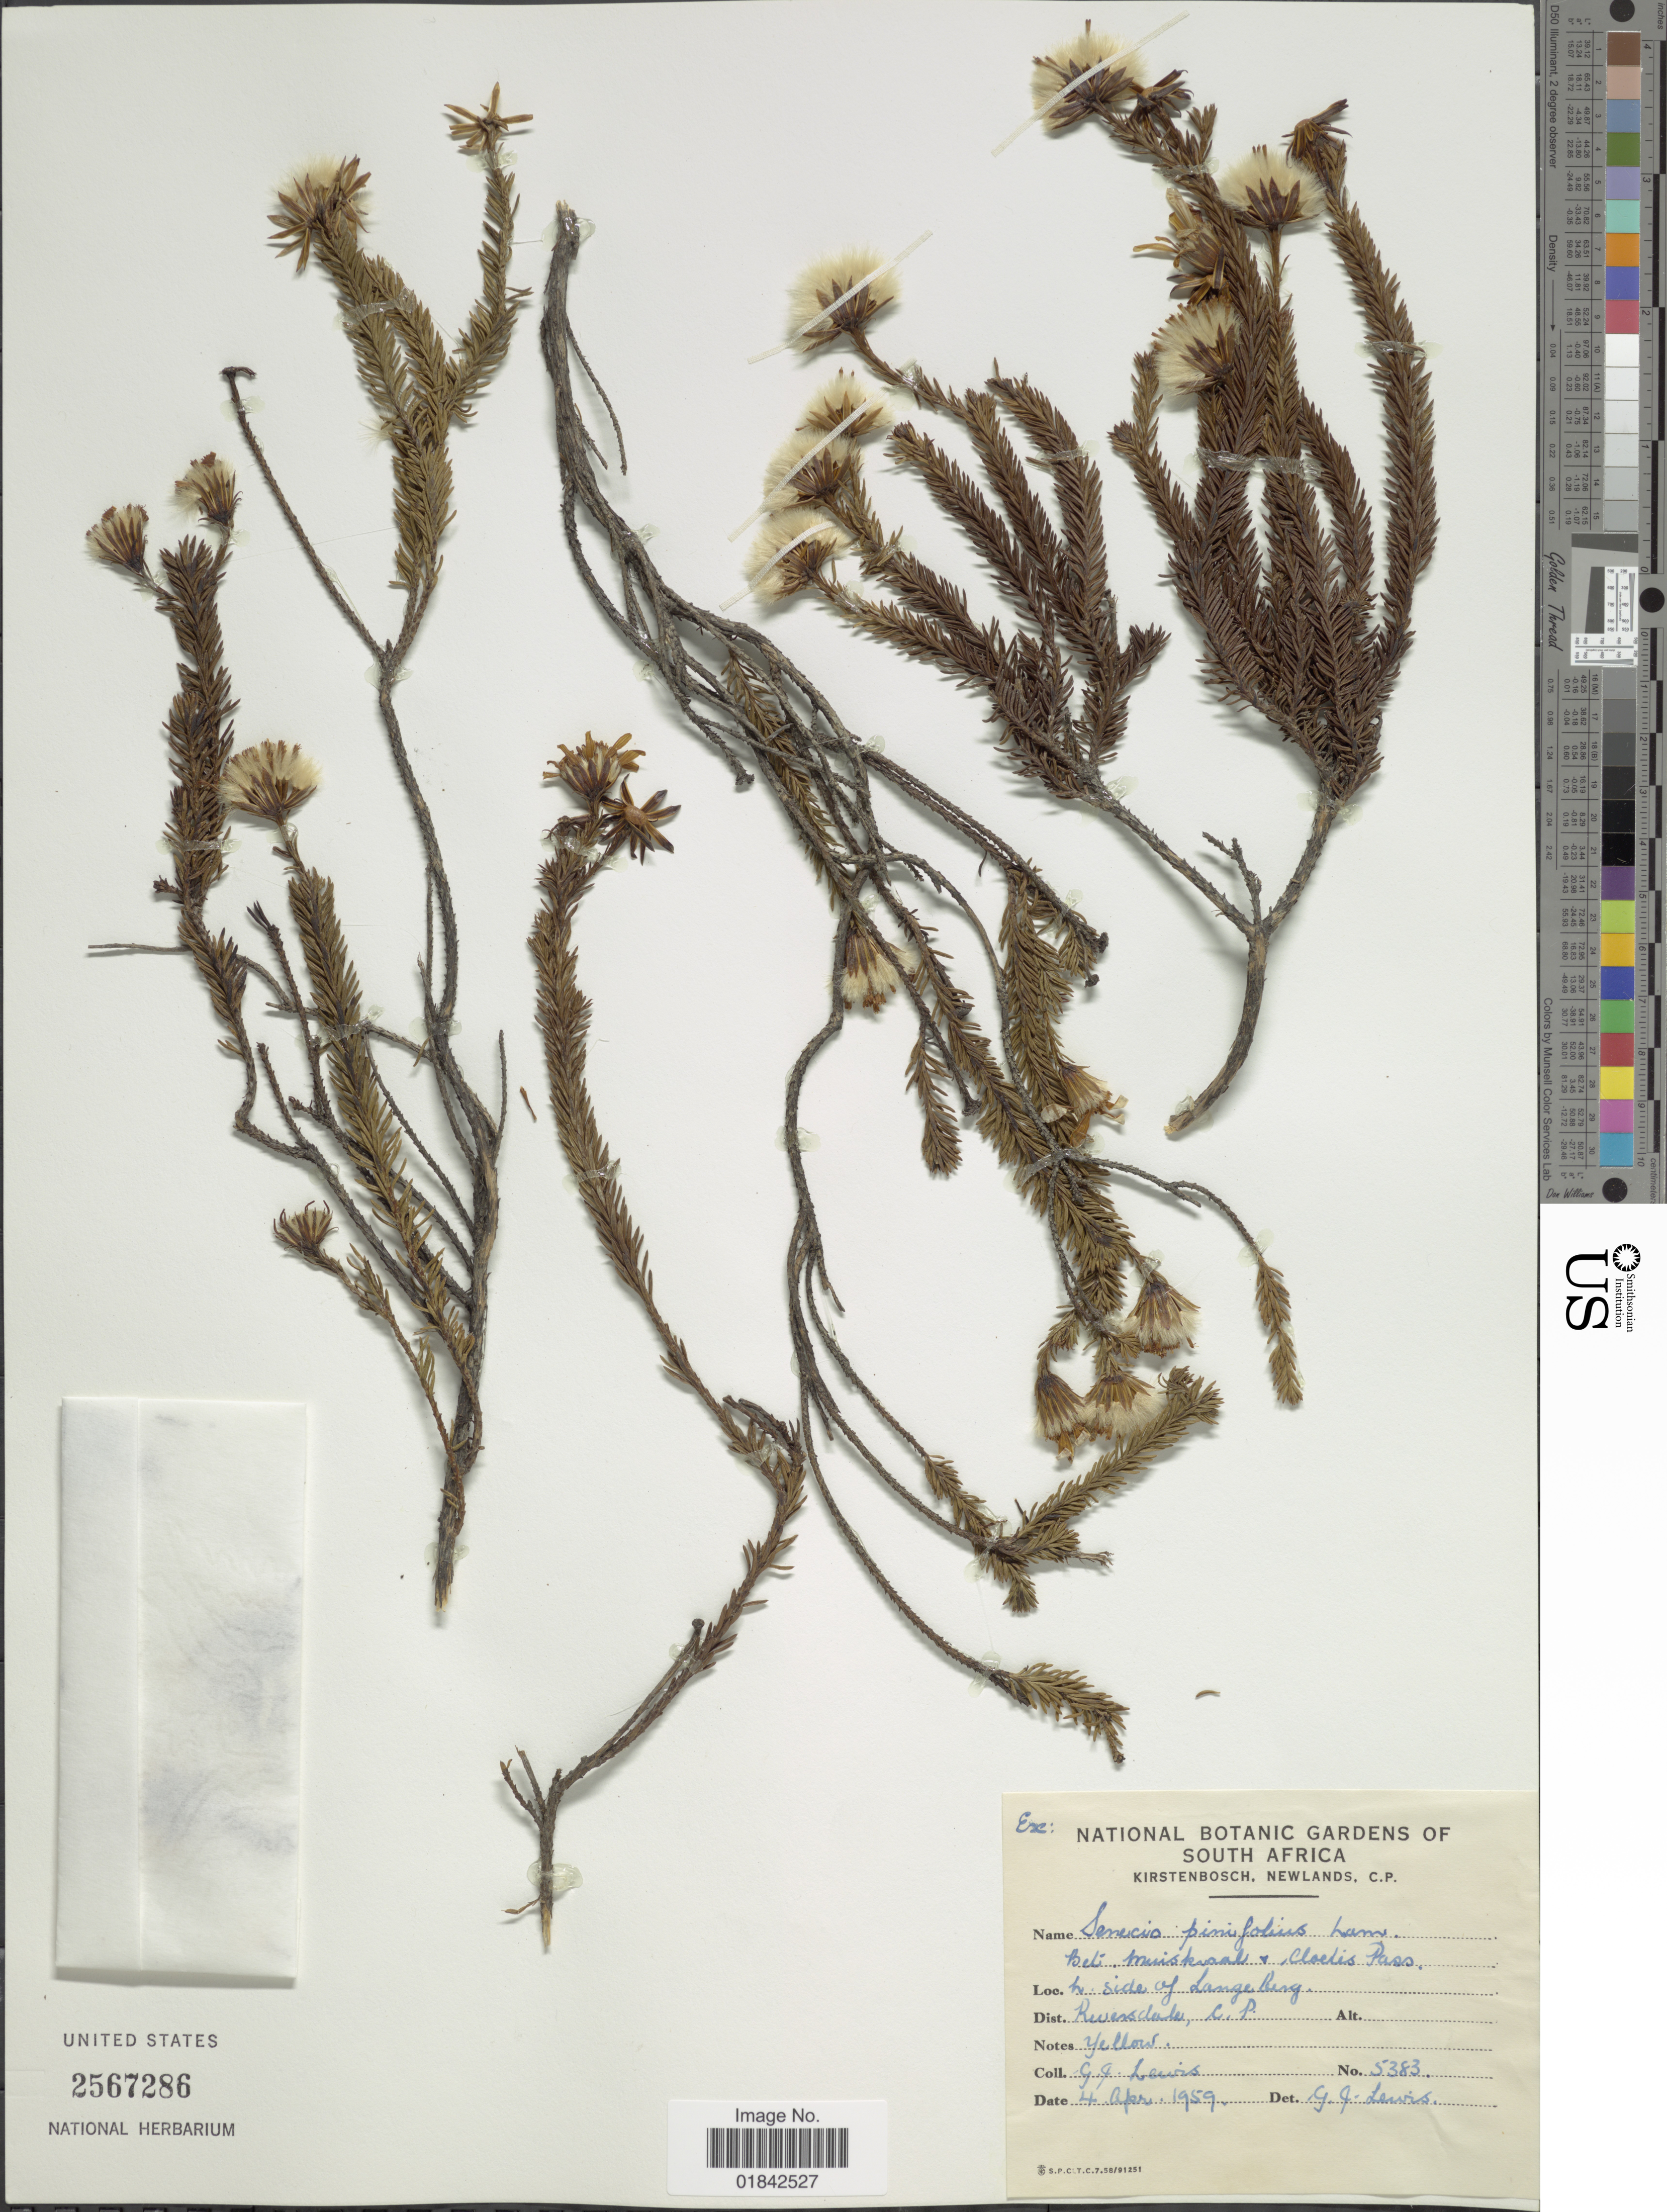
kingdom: Plantae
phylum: Tracheophyta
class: Magnoliopsida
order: Asterales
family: Asteraceae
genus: Senecio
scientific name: Senecio pinifolius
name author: (L.) Lam.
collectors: G. J. Lewis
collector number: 5383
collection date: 1959-04-04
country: South Africa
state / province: Western Cape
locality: N. side of Lange Berg. Dist. Riversdale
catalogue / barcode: US 2567286